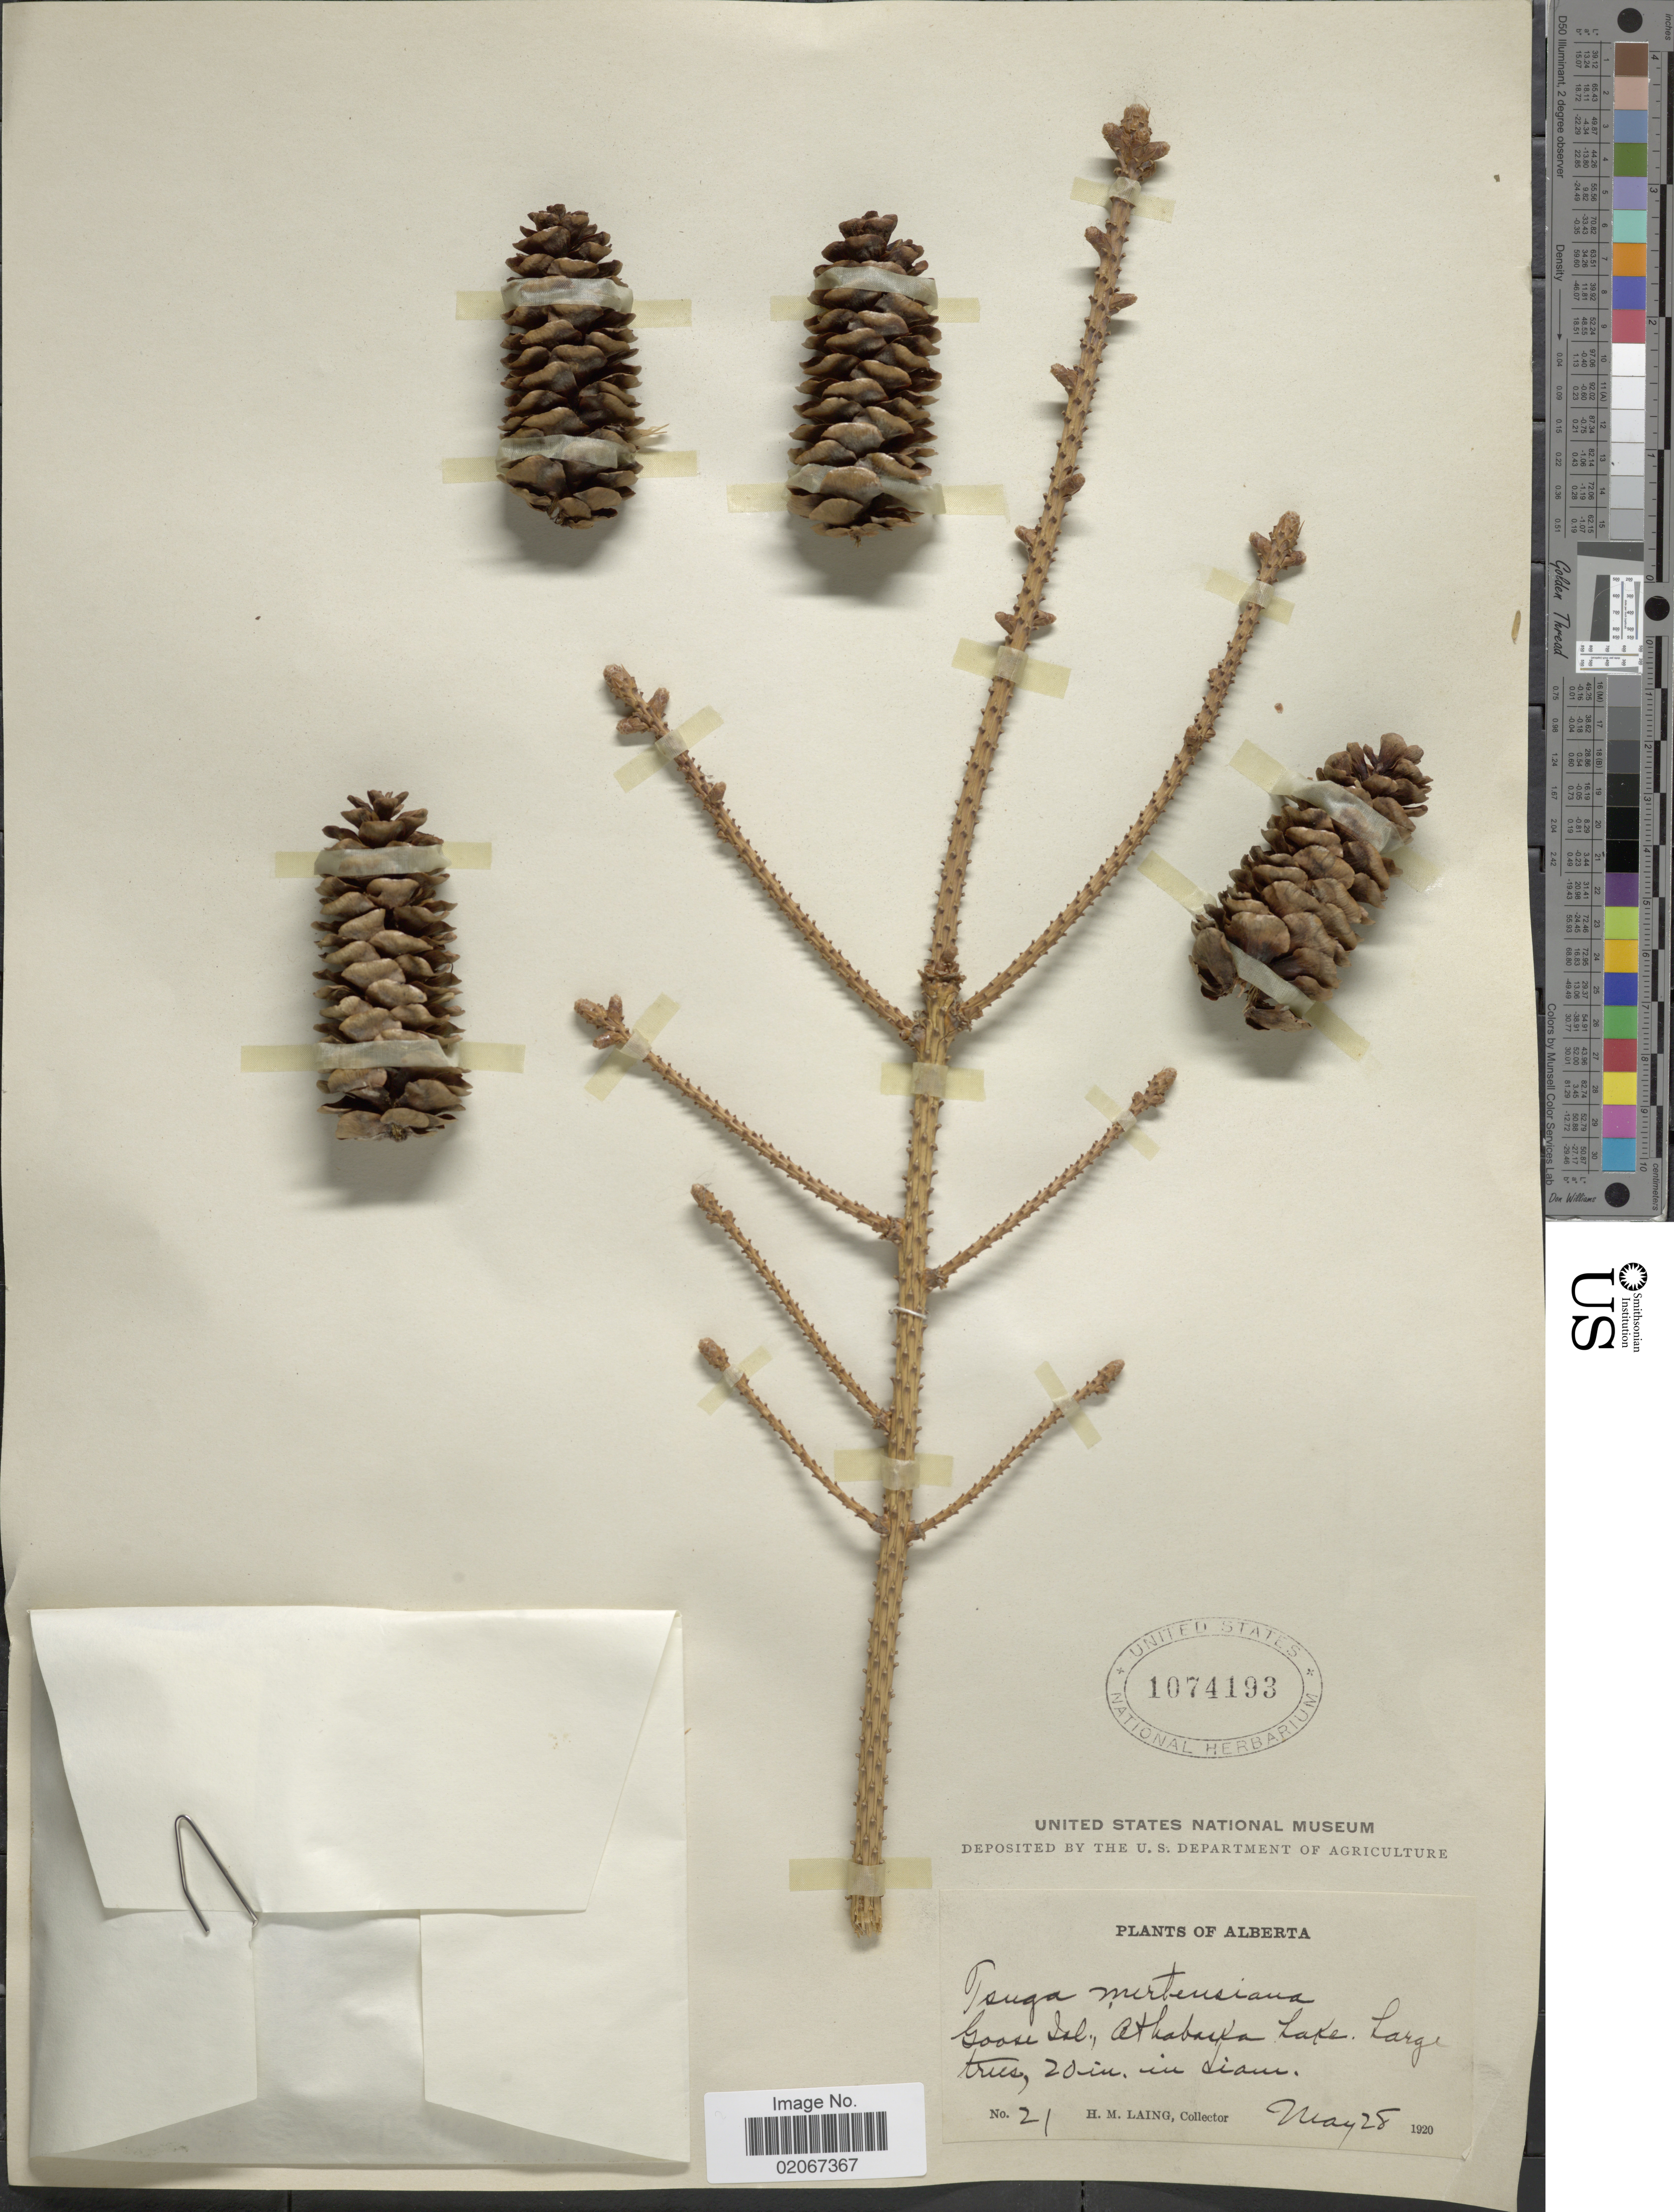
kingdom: Plantae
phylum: Tracheophyta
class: Pinopsida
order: Pinales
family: Pinaceae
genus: Tsuga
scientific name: Tsuga mertensiana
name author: (Bong.) Carrière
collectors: H. Laing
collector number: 21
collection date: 1920-05-28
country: Canada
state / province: Alberta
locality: Goose Isl., Atkabarka Lake.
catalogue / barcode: US 1074193